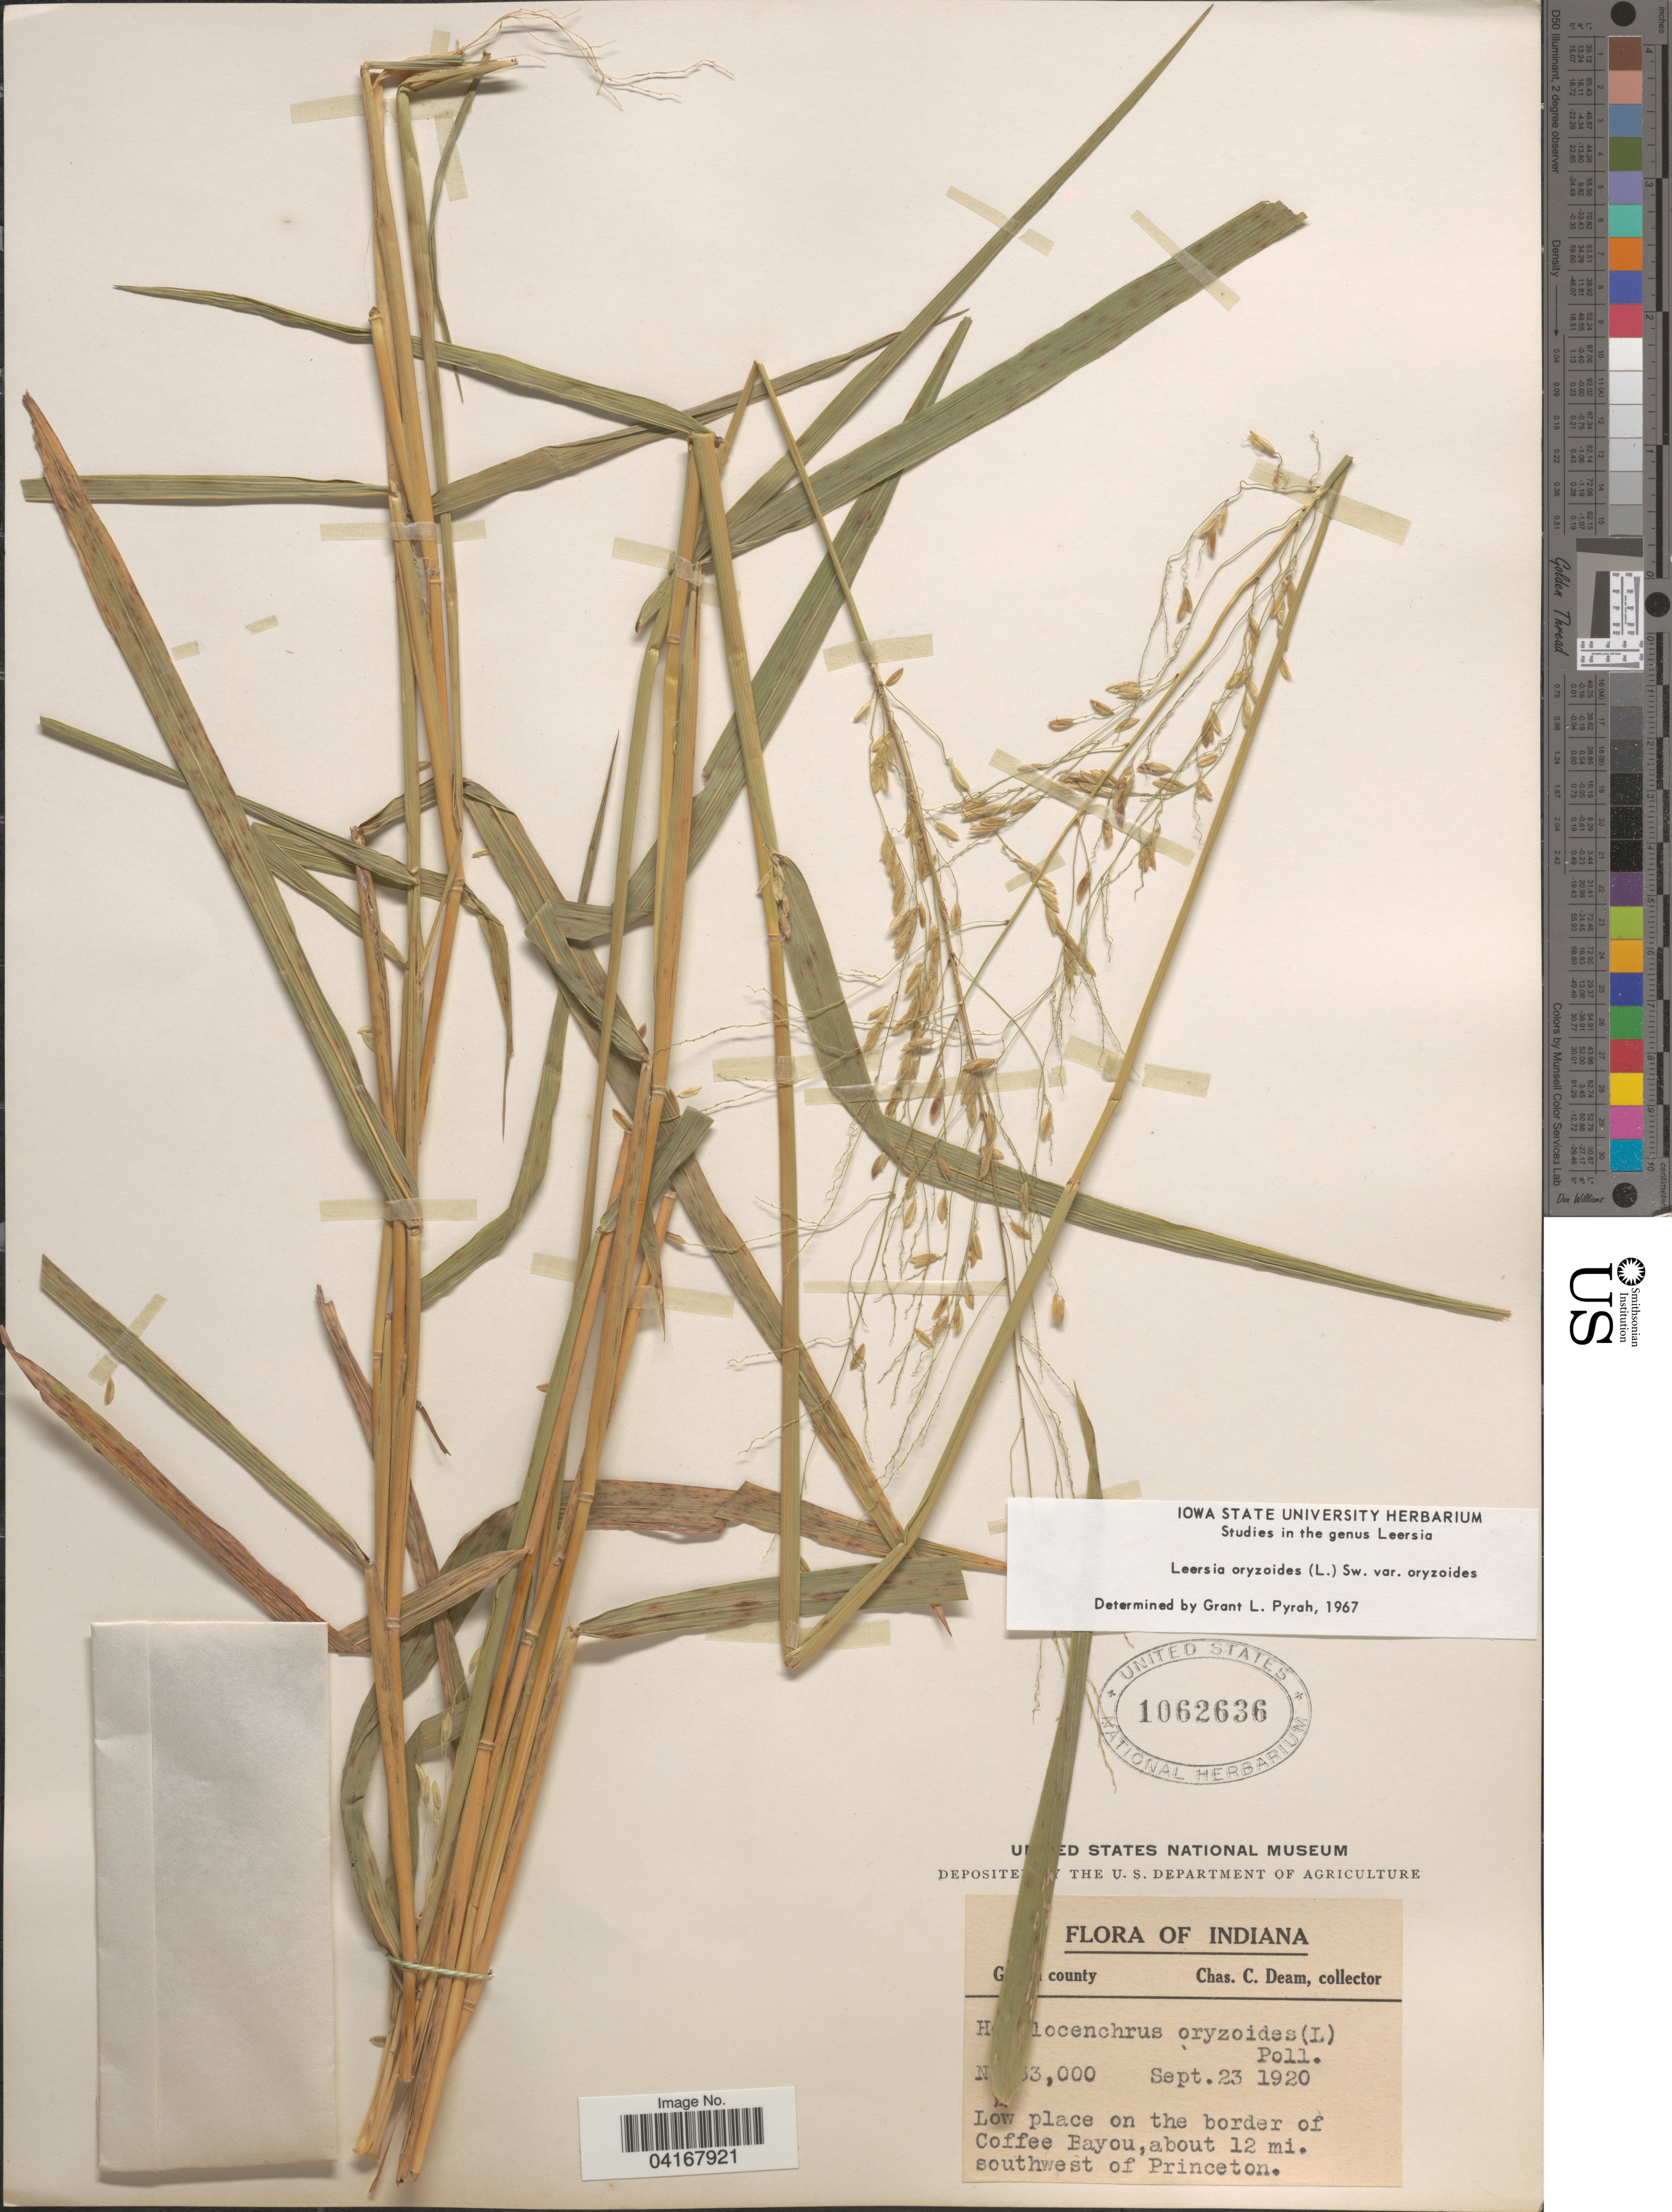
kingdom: Plantae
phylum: Tracheophyta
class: Liliopsida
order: Poales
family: Poaceae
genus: Leersia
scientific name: Leersia oryzoides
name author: (L.) Sw.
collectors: C. C. Deam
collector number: !3000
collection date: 1920-09-23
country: United States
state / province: Indiana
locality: G [illegible text] county. The border of Coffee Bayou,about 12 mi. southwest of Princeton.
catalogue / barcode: US 1062636